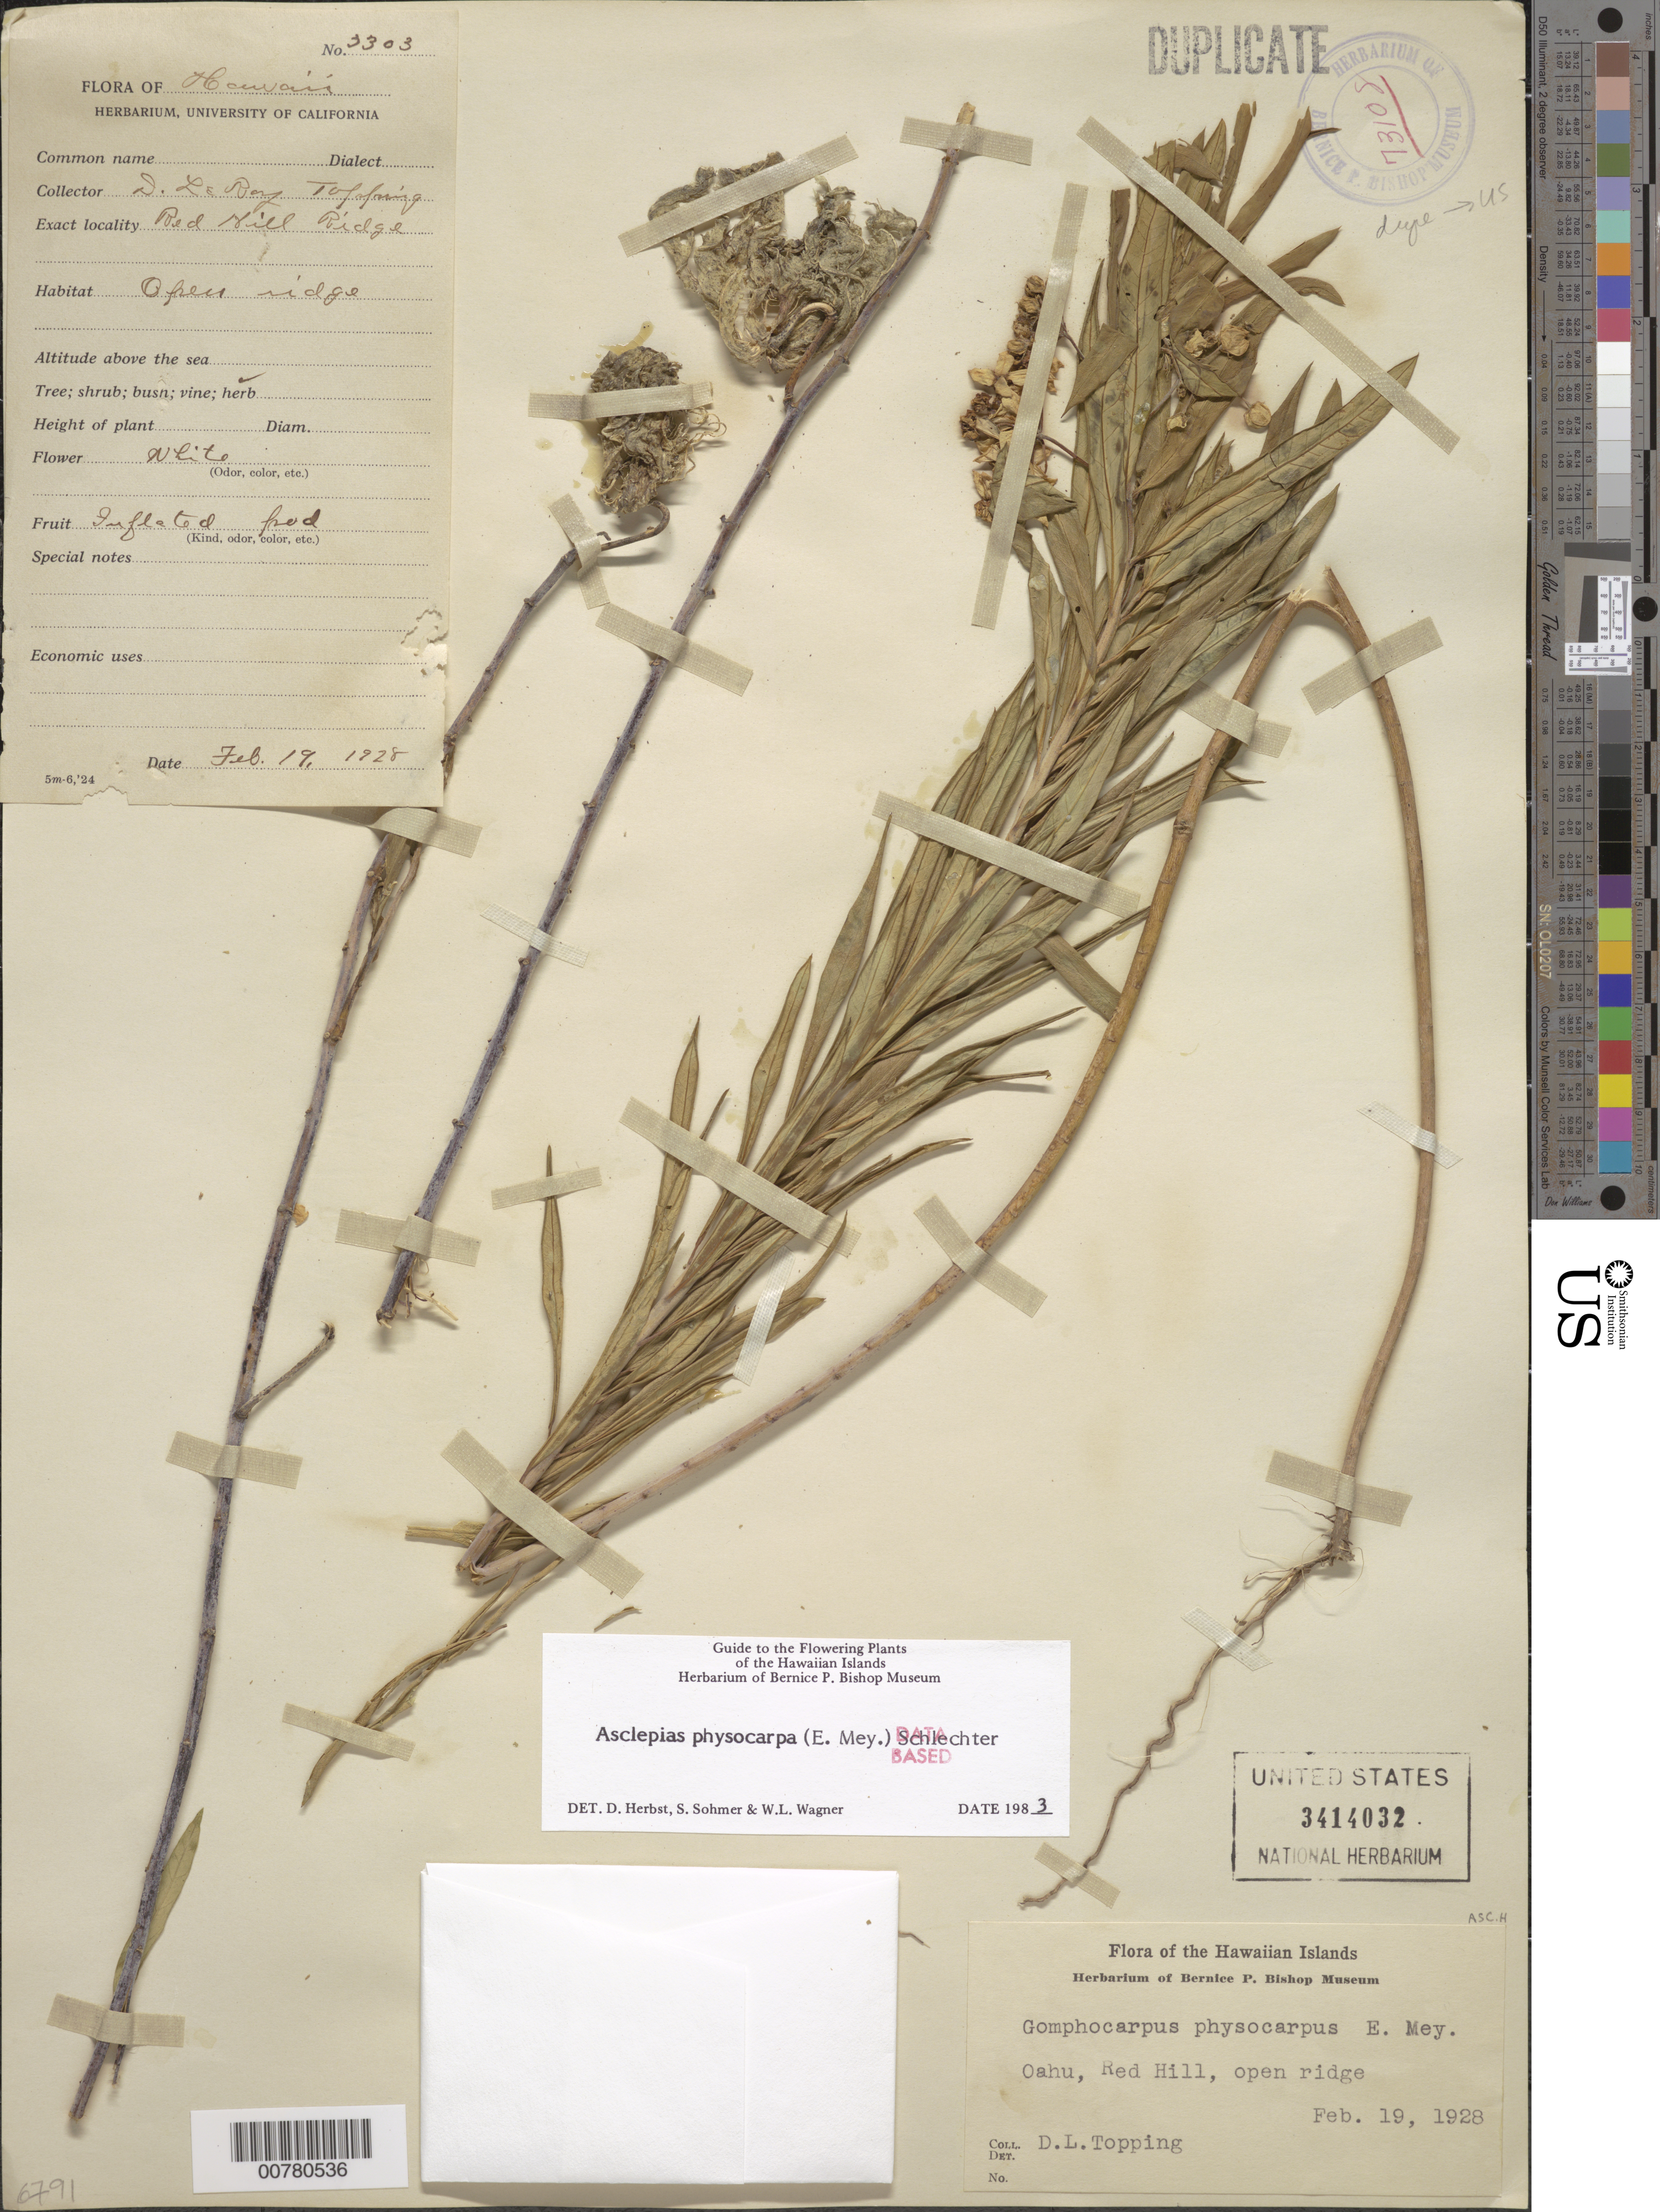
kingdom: Plantae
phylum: Tracheophyta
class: Magnoliopsida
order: Gentianales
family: Apocynaceae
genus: Asclepias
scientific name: Asclepias physocarpa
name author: (E. Mey.) Schltr.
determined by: Herbst, D. R.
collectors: D. L. Topping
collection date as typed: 19 Feb 1928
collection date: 1928-02-19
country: United States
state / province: Hawaii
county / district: Honolulu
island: Oahu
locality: Red Hill, open ridge.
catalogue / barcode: US 3414032